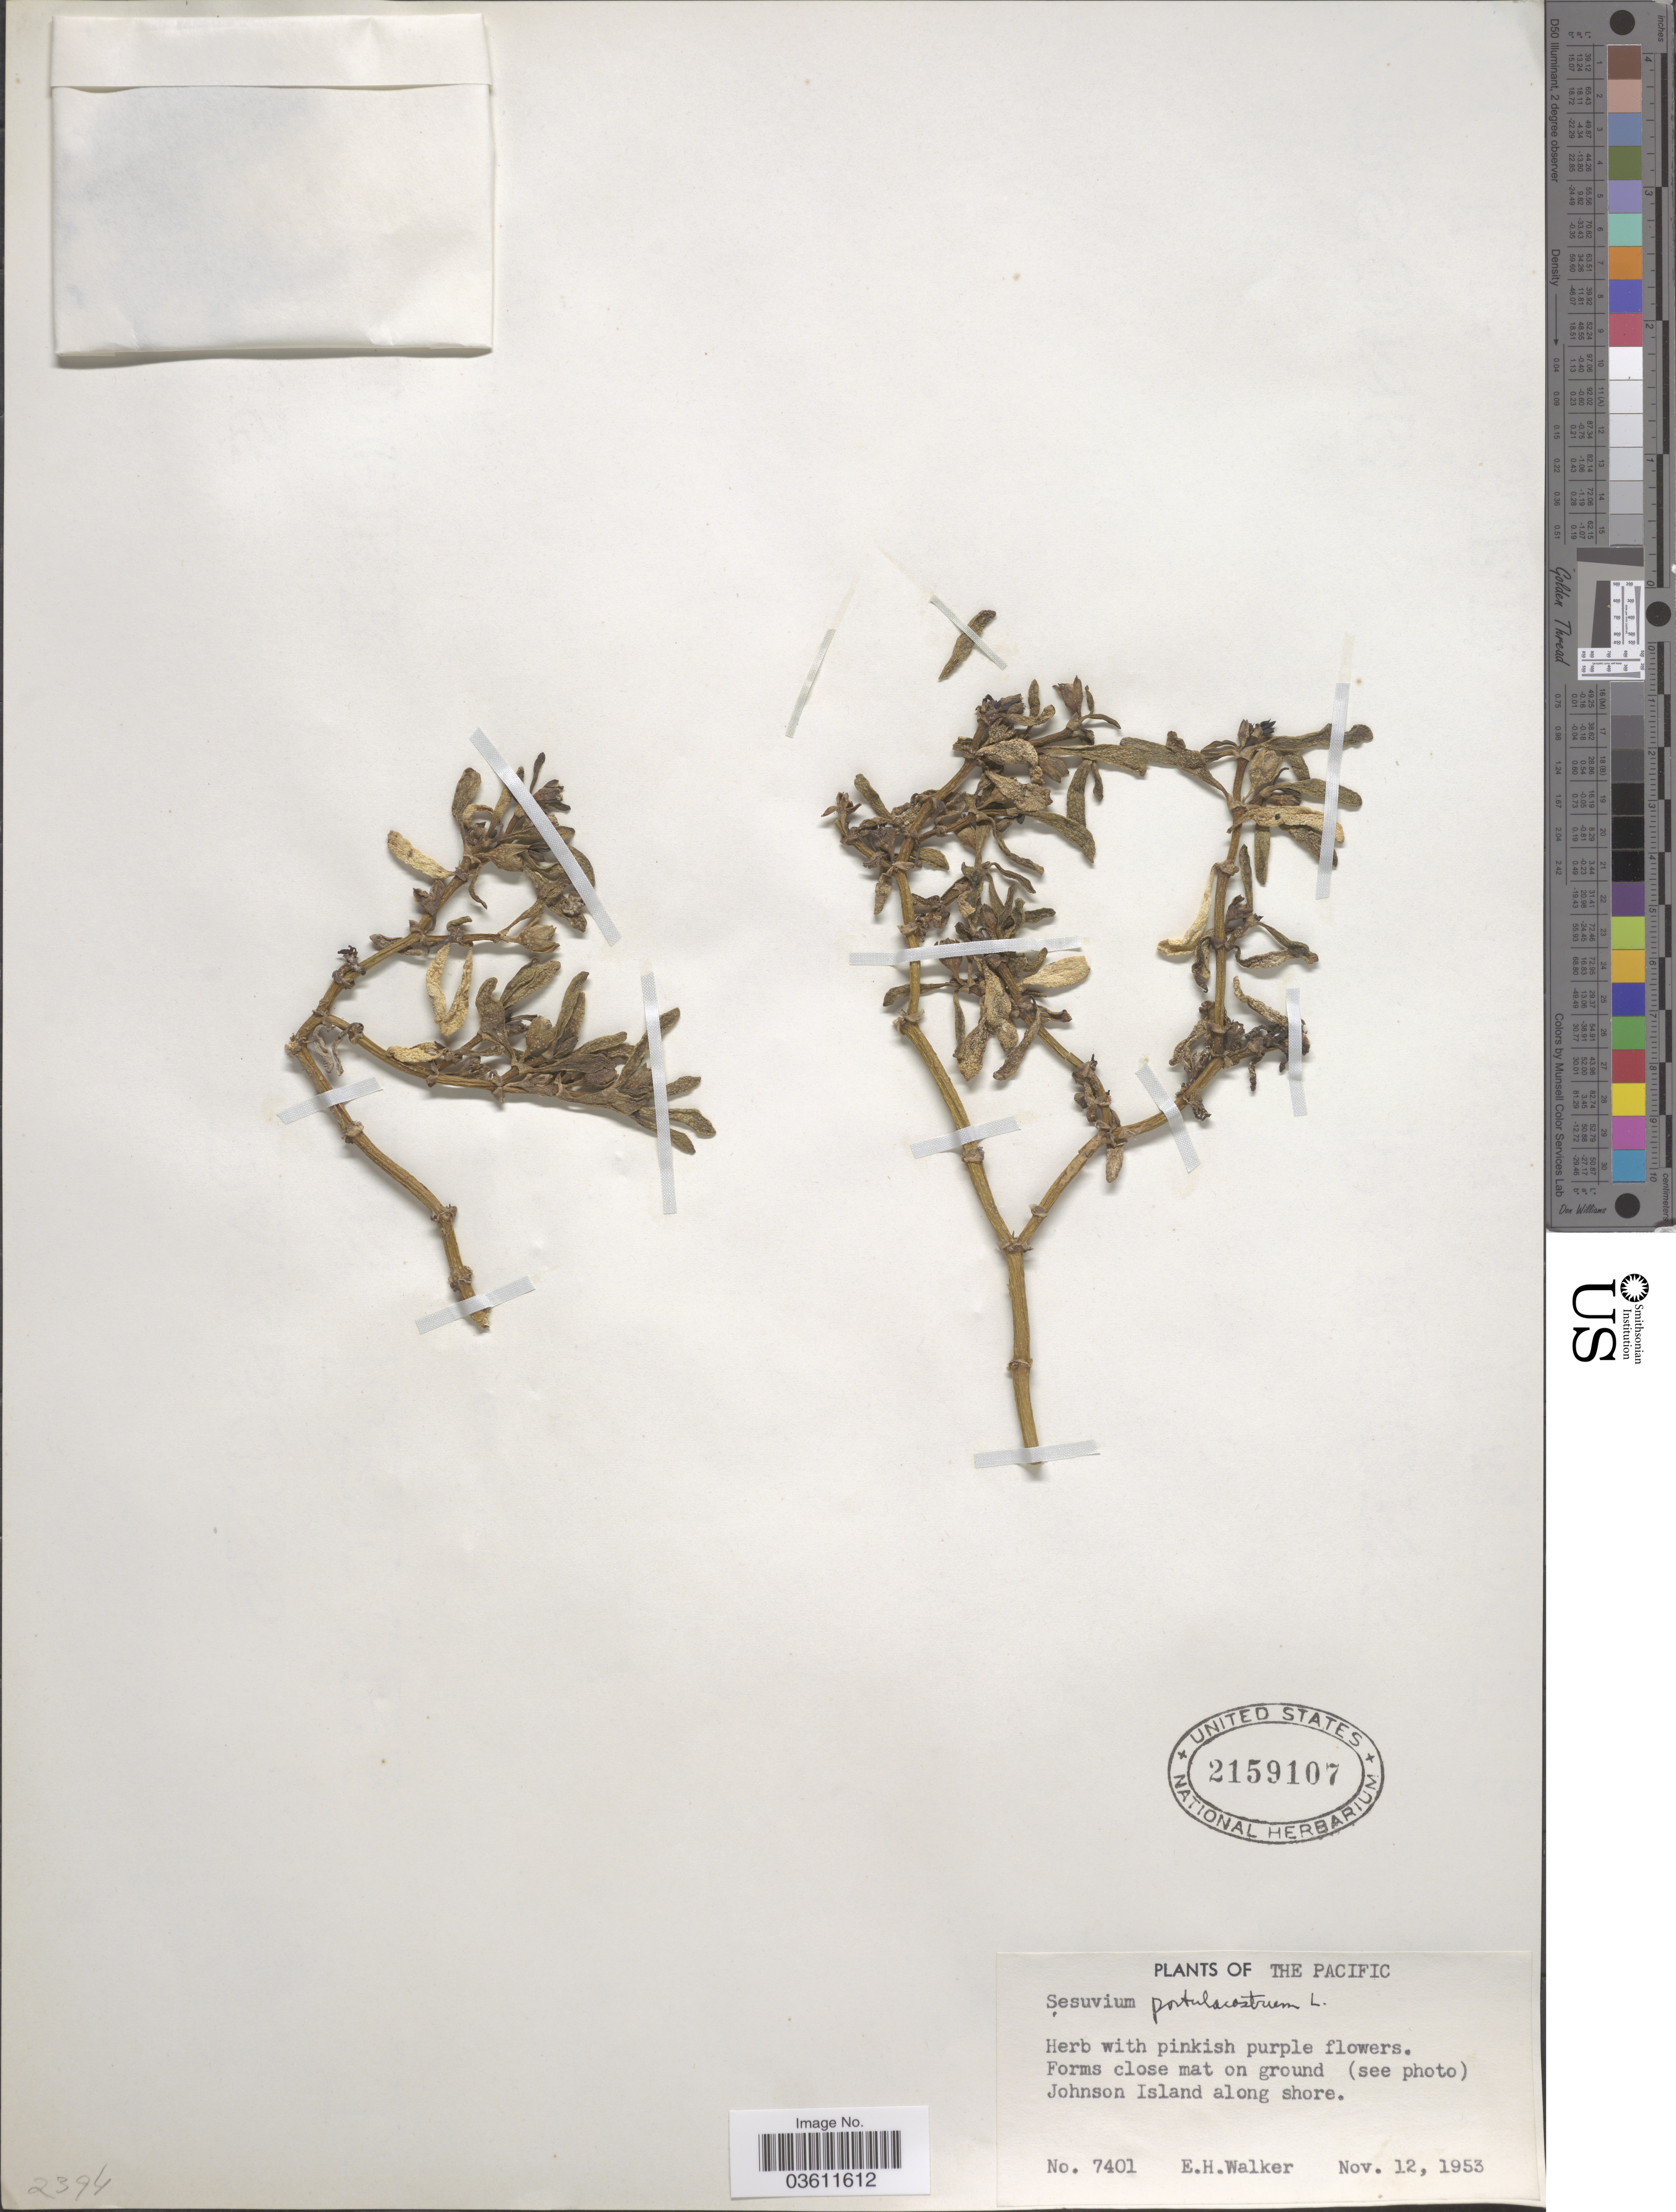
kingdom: Plantae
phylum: Tracheophyta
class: Magnoliopsida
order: Caryophyllales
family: Aizoaceae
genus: Sesuvium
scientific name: Sesuvium portulacastrum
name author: (L.) L.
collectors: E. H. Walker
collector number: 7401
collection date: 1953-11-12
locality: The Pacific. Johnson Island along shore.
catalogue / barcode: US 2159107